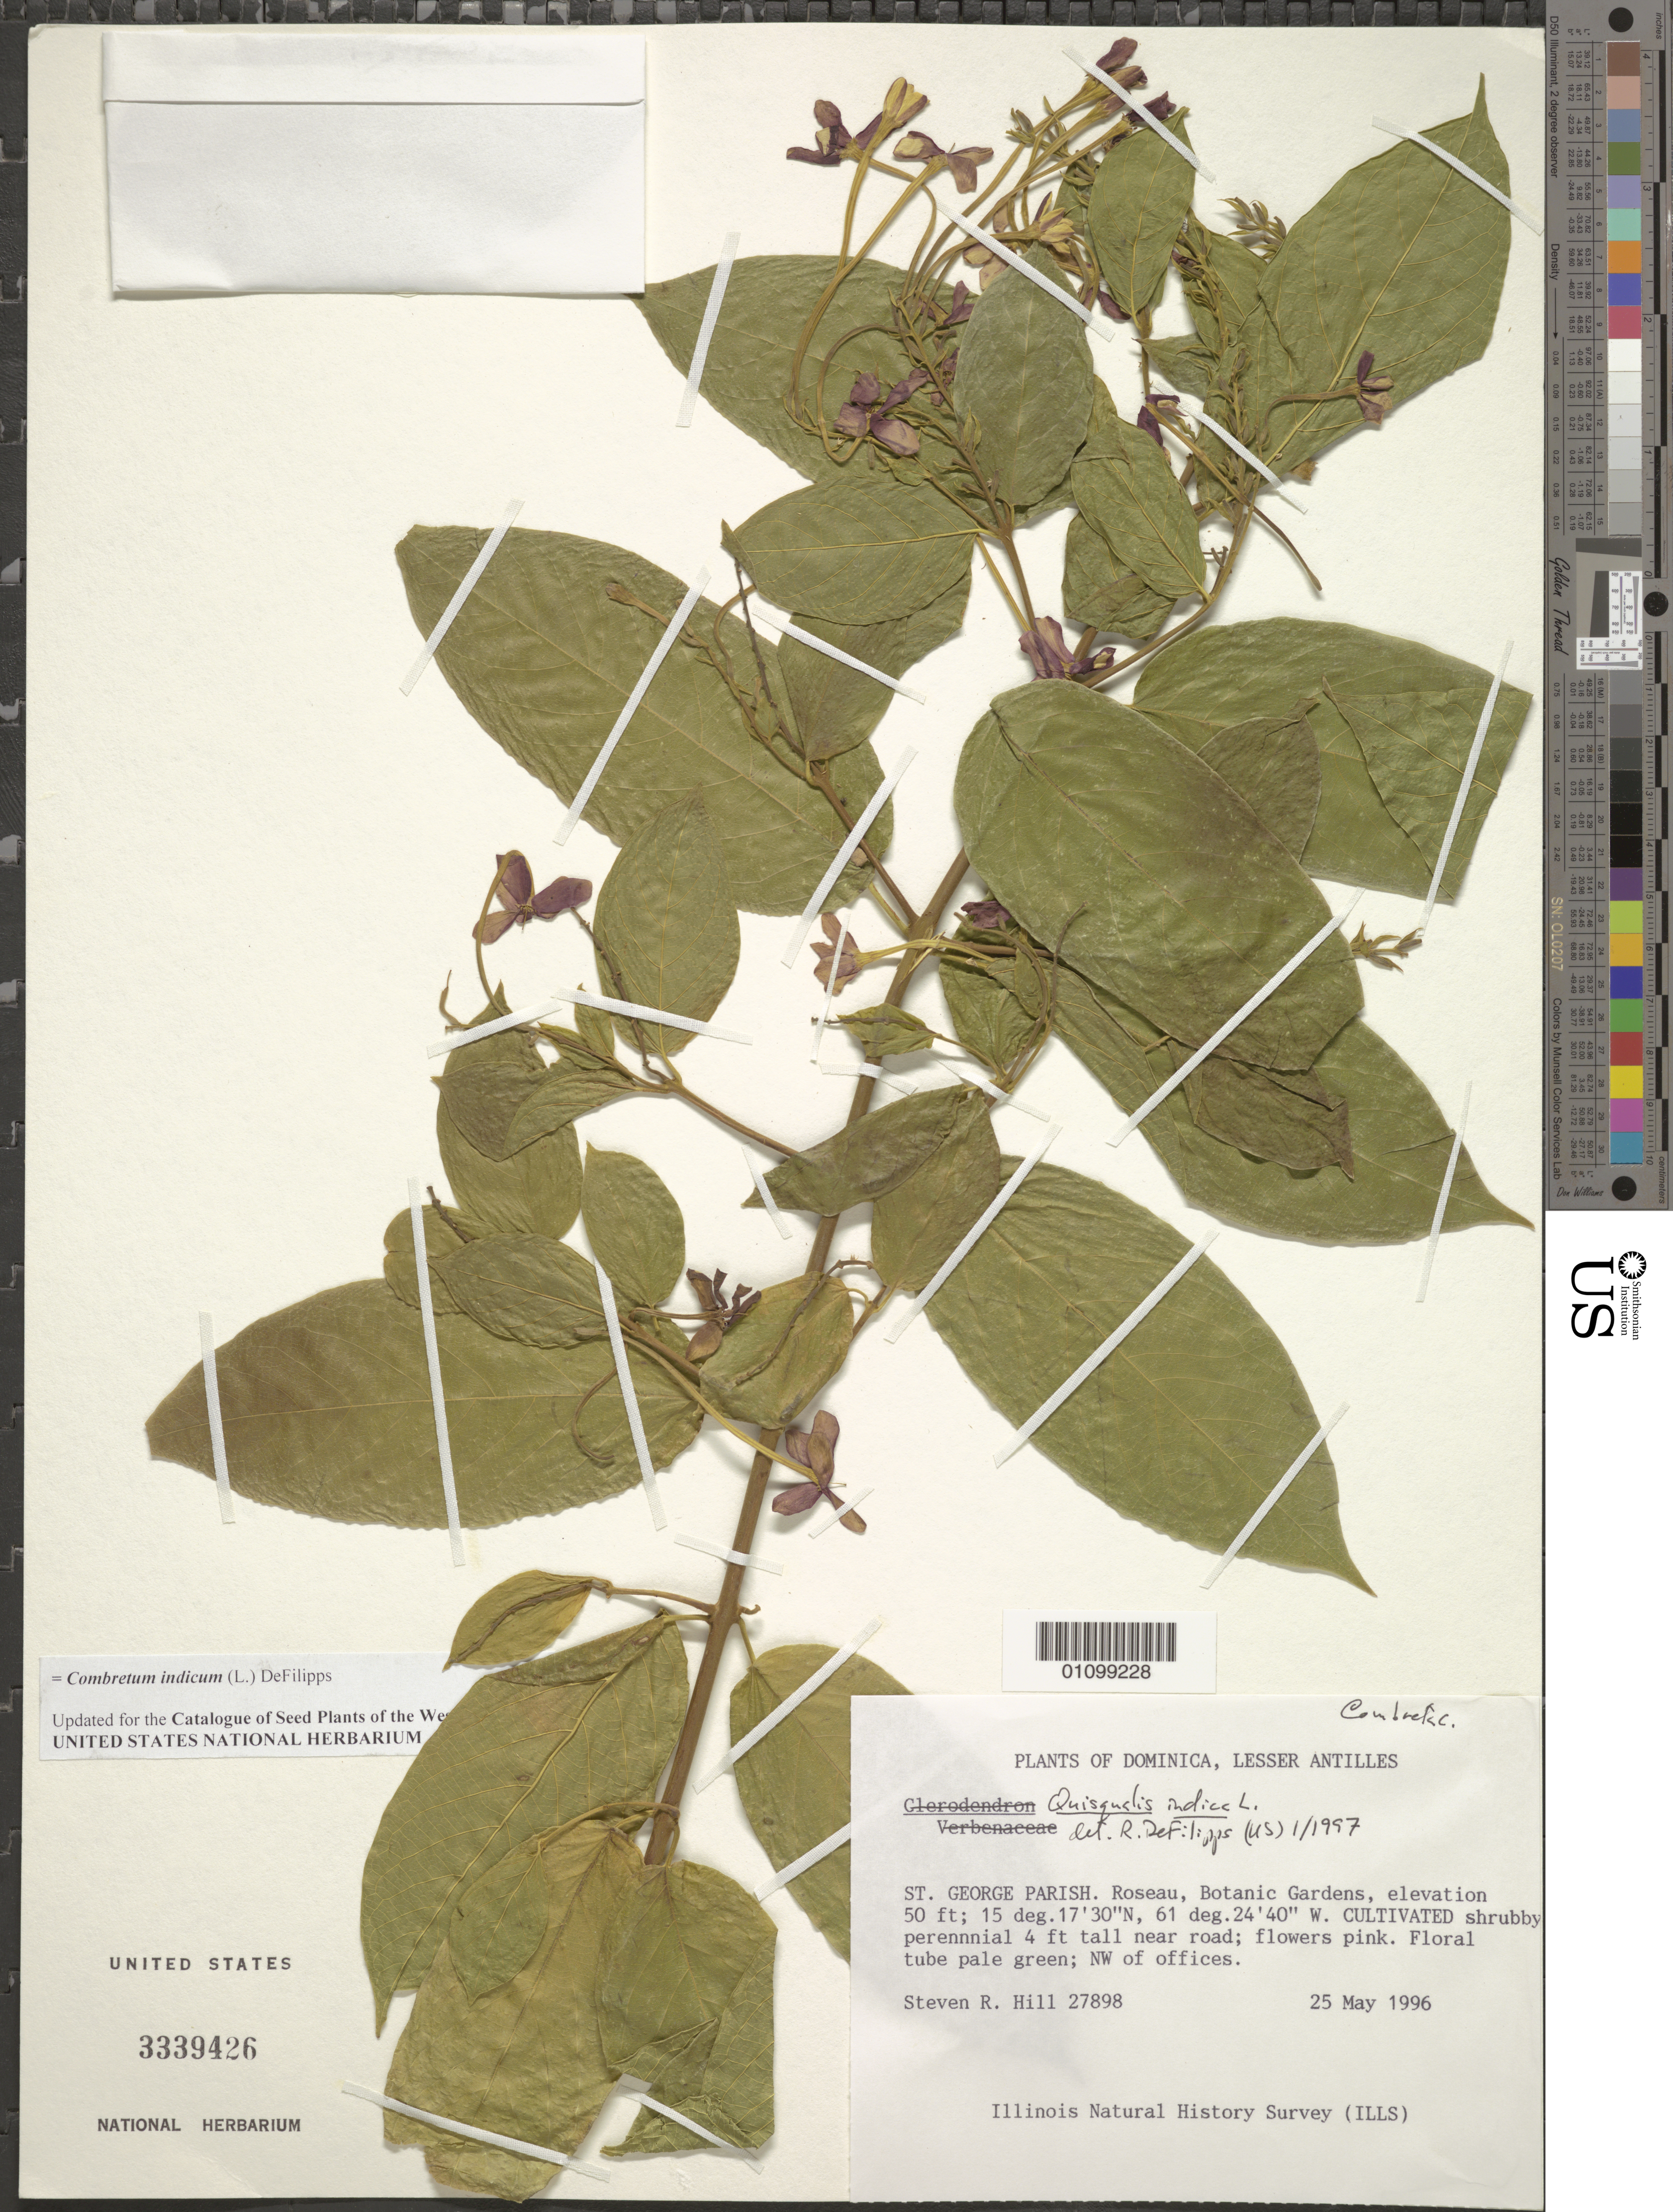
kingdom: Plantae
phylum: Tracheophyta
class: Magnoliopsida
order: Myrtales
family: Combretaceae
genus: Combretum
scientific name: Combretum indicum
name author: (L.) DeFilipps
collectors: S. R. Hill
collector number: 27898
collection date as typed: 25 May 1996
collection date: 1996-05-25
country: Dominica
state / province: St. George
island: Dominica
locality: Roseau, Botanic Gardens. NW of offices.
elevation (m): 15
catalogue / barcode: US 3339426